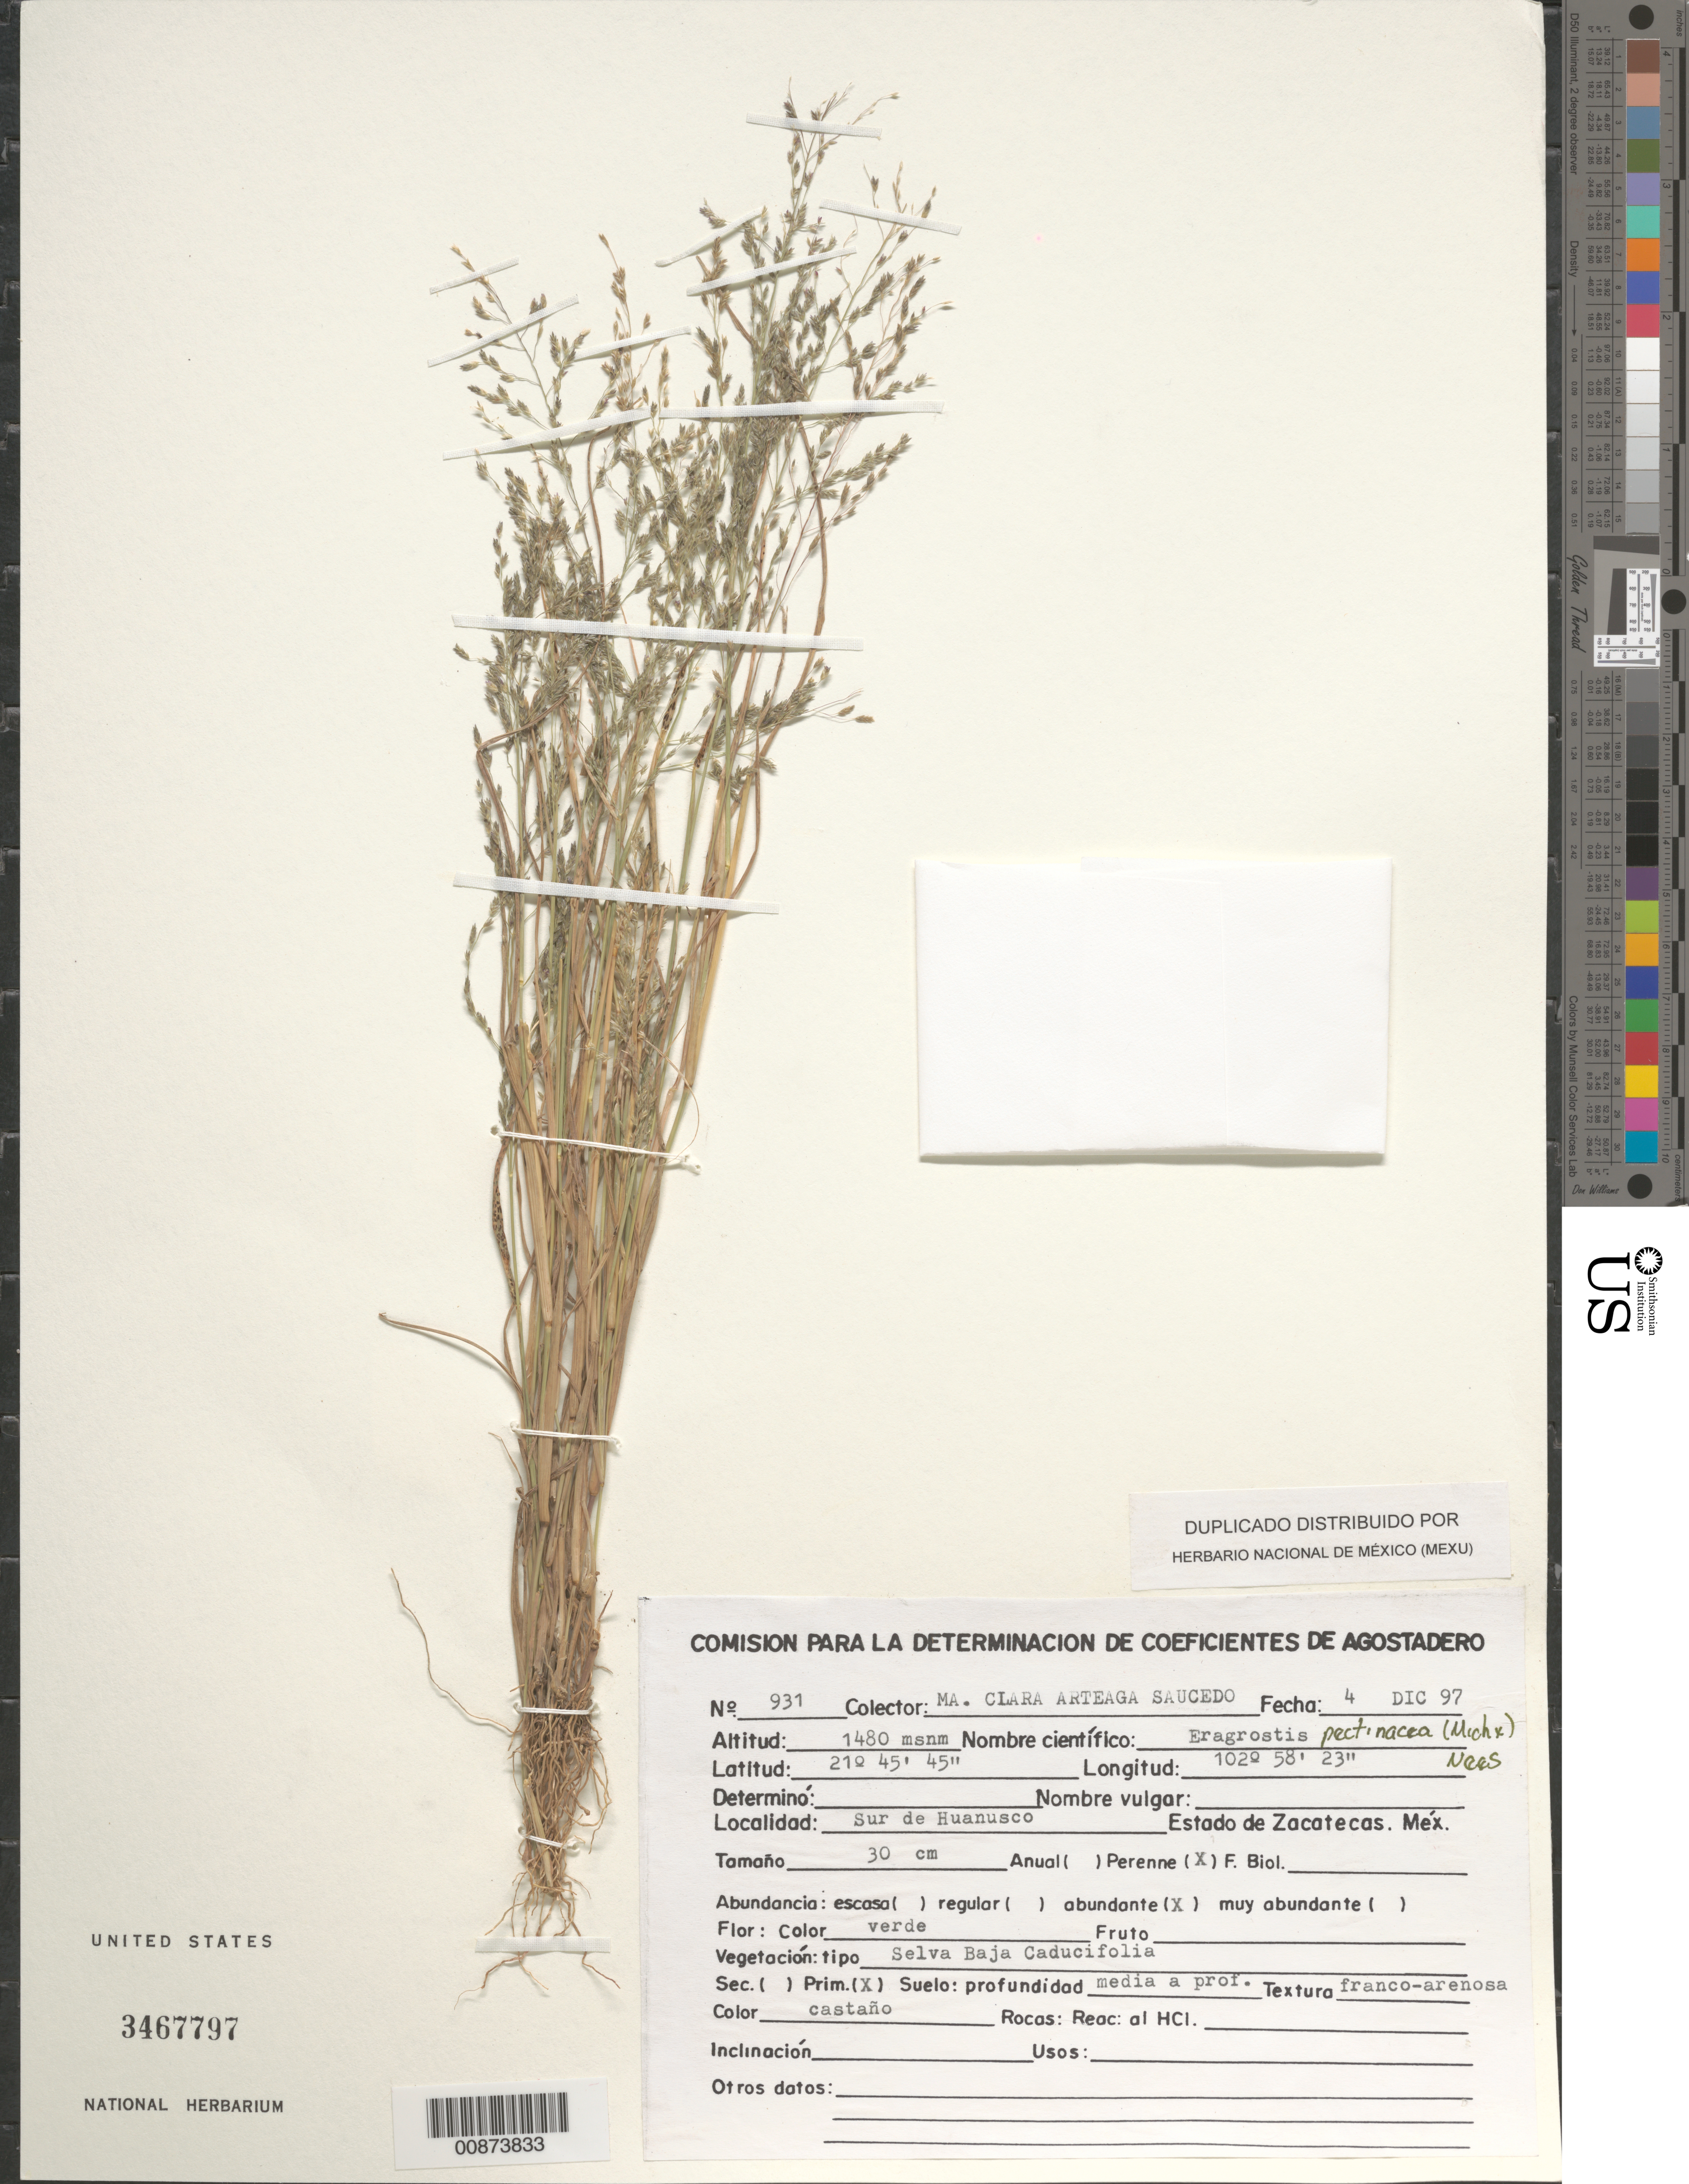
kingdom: Plantae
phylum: Tracheophyta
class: Liliopsida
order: Poales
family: Poaceae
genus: Eragrostis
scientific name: Eragrostis pectinacea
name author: (Michx.) Nees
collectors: C. Saucedo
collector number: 931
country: Mexico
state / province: Zacatecas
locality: Sur de Huanusco.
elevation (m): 1480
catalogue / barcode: US 3467797